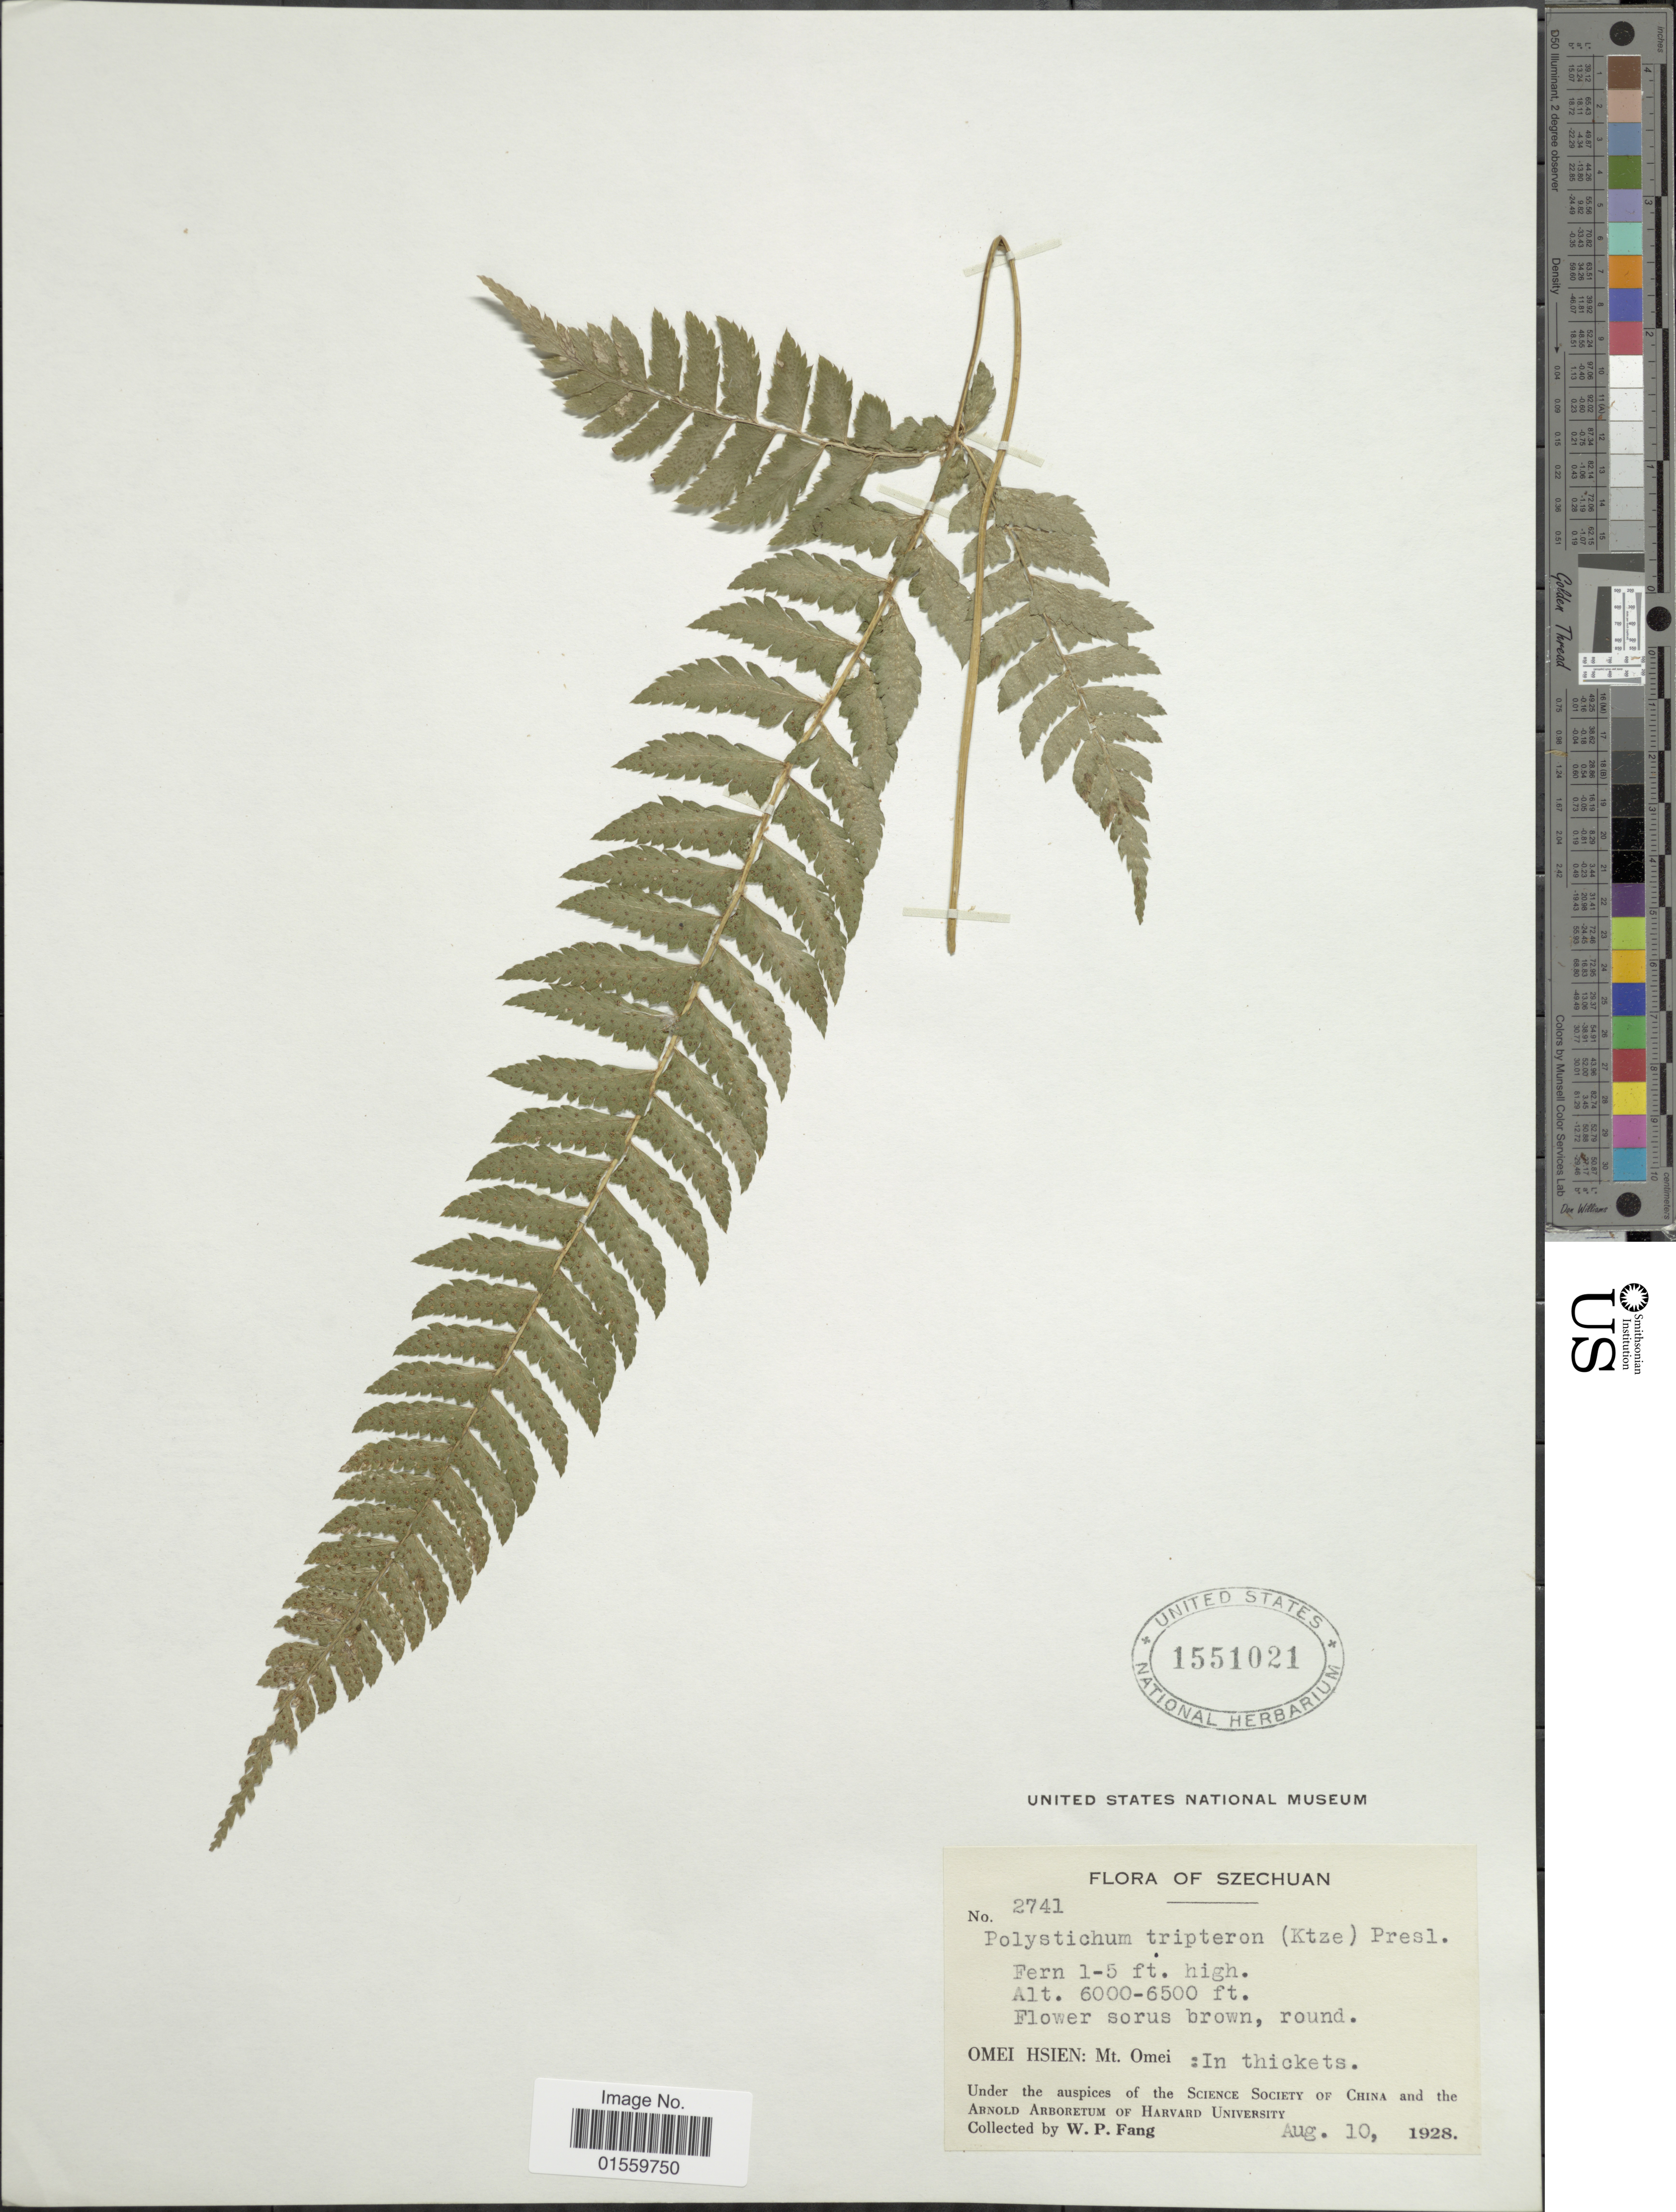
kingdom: Plantae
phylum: Tracheophyta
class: Polypodiopsida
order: Polypodiales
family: Dryopteridaceae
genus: Polystichum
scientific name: Polystichum tripteron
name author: (Kunze) C. Presl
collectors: W. P. Fang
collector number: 2741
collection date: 1928-08-10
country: China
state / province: Sichuan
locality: Szechuan, Omei Hsien: Mt. Omei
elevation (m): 1829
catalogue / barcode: US 1551021